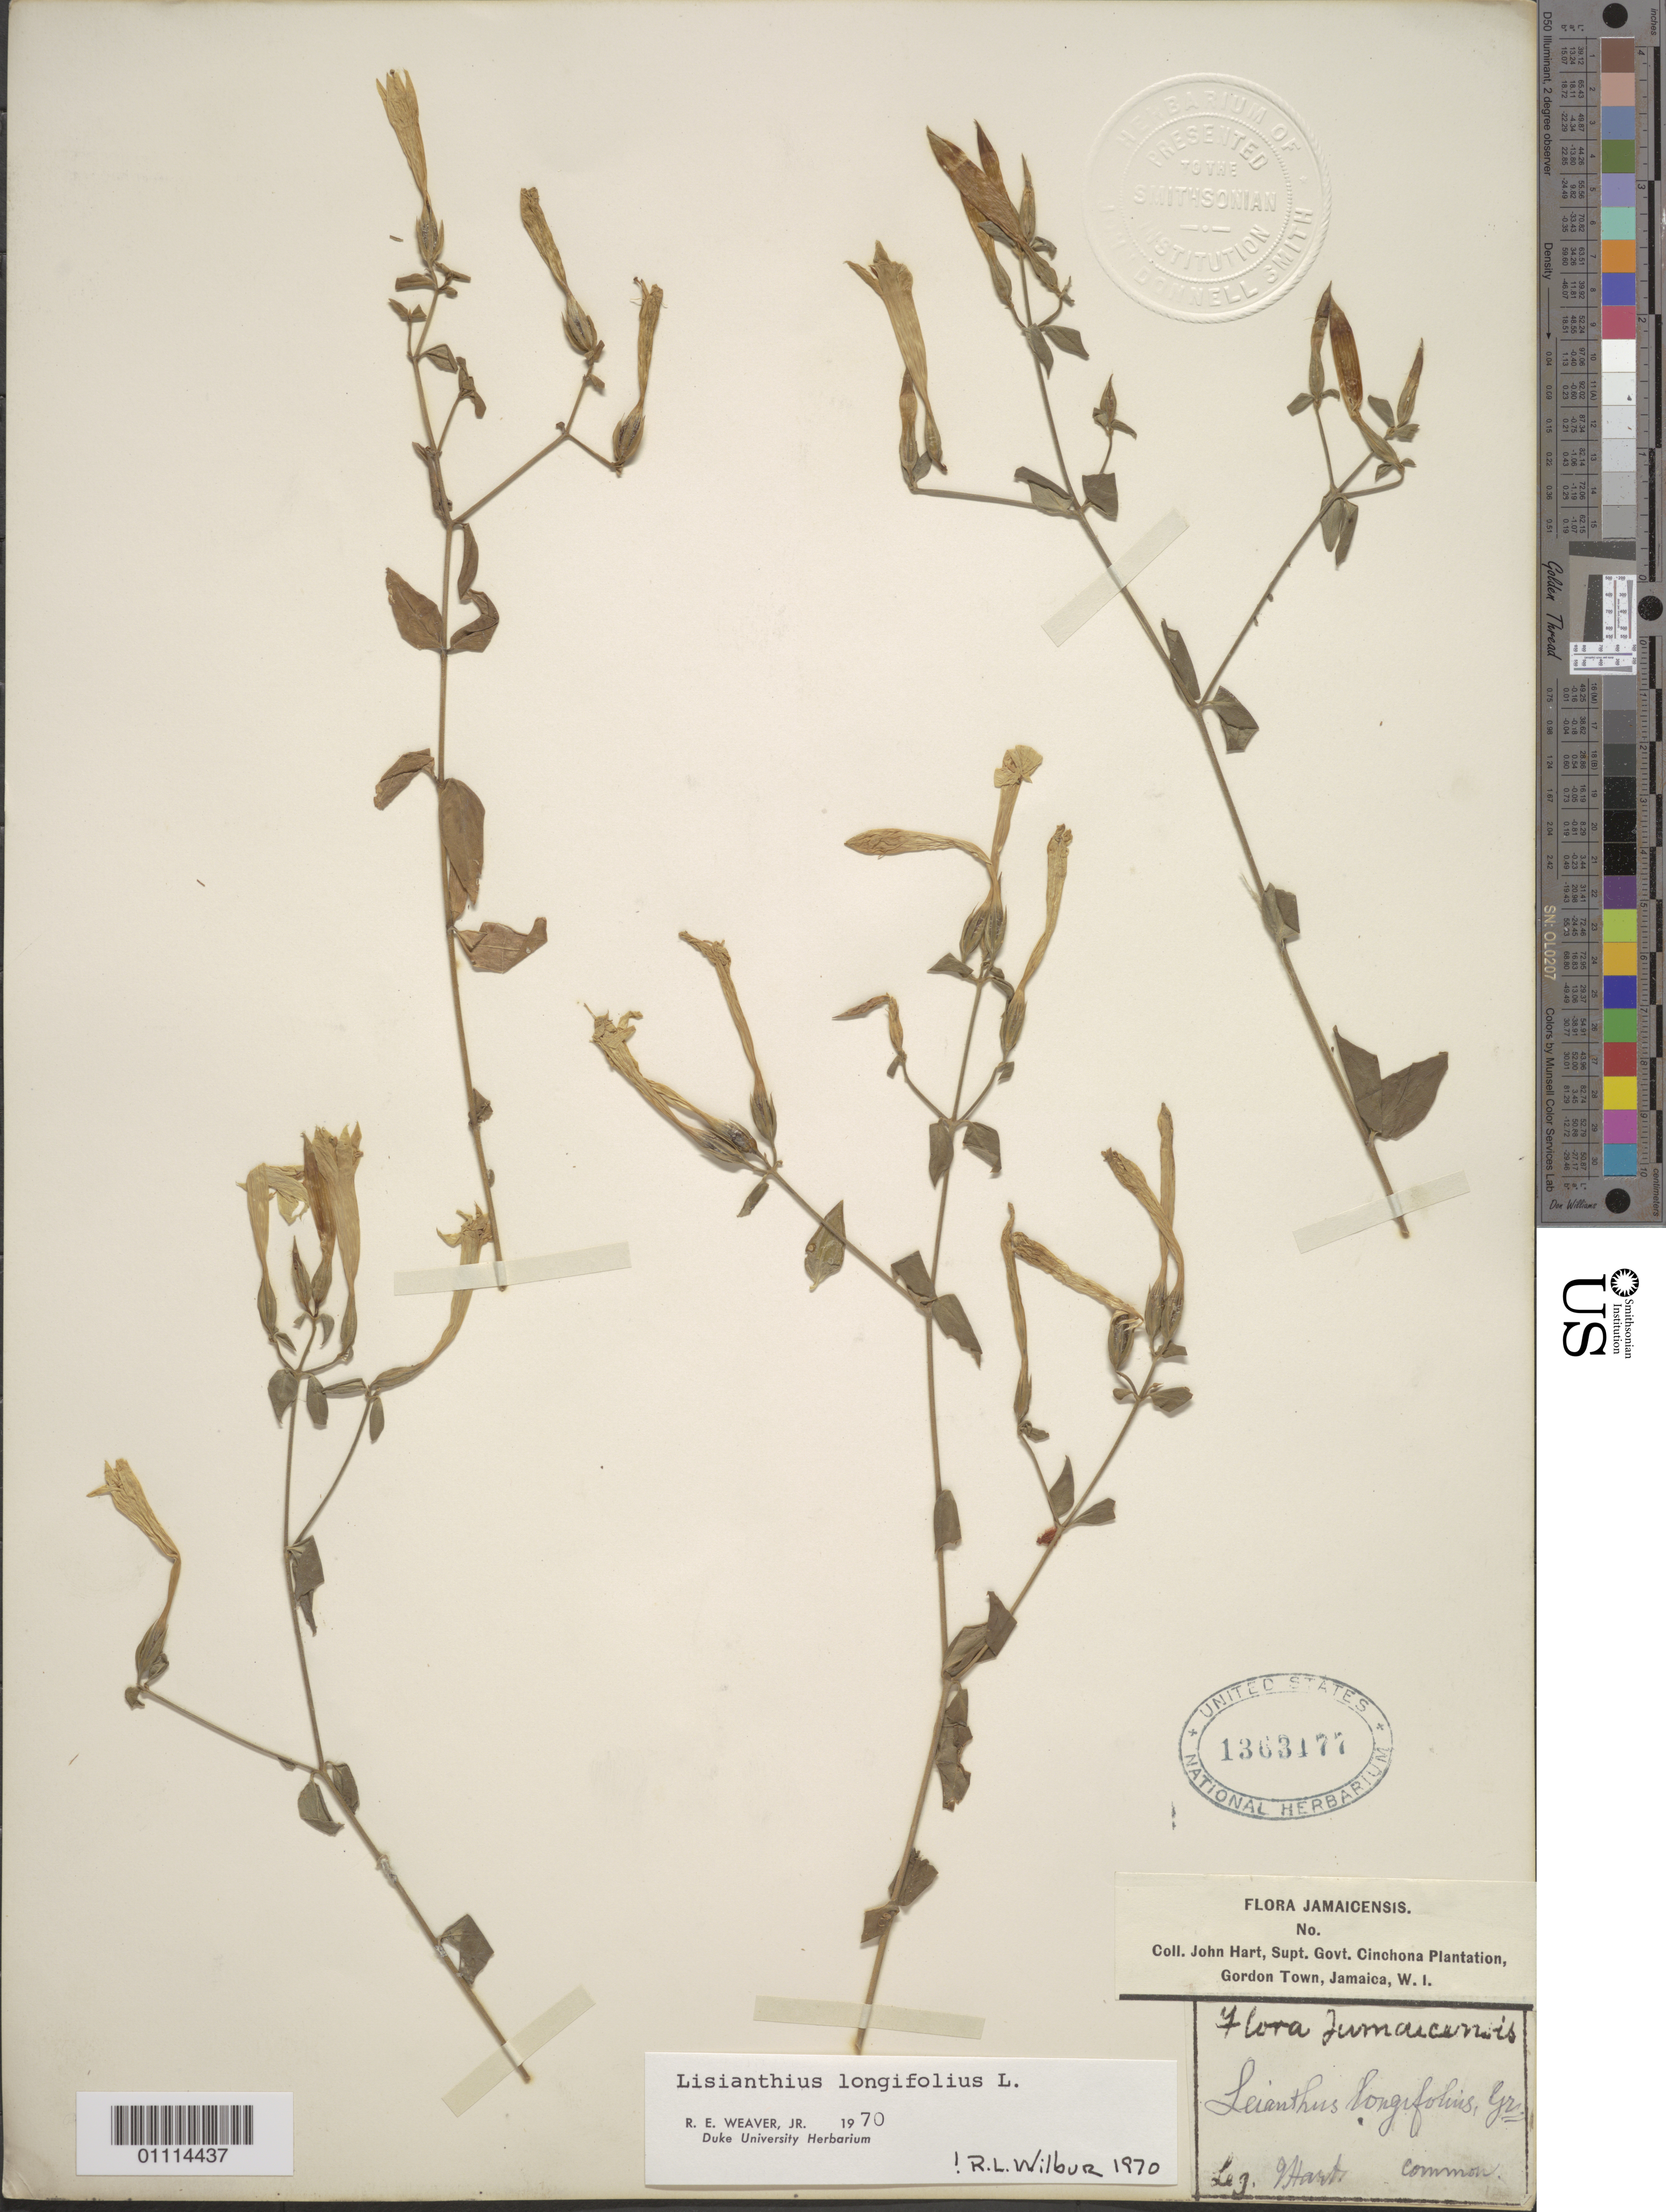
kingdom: Plantae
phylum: Tracheophyta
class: Magnoliopsida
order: Gentianales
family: Gentianaceae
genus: Lisianthius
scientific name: Lisianthius longifolius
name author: L.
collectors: J. Hart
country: Jamaica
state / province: Saint Andrew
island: Jamaica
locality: Cinchona Plantation, Gordon Town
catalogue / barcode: US 1363177